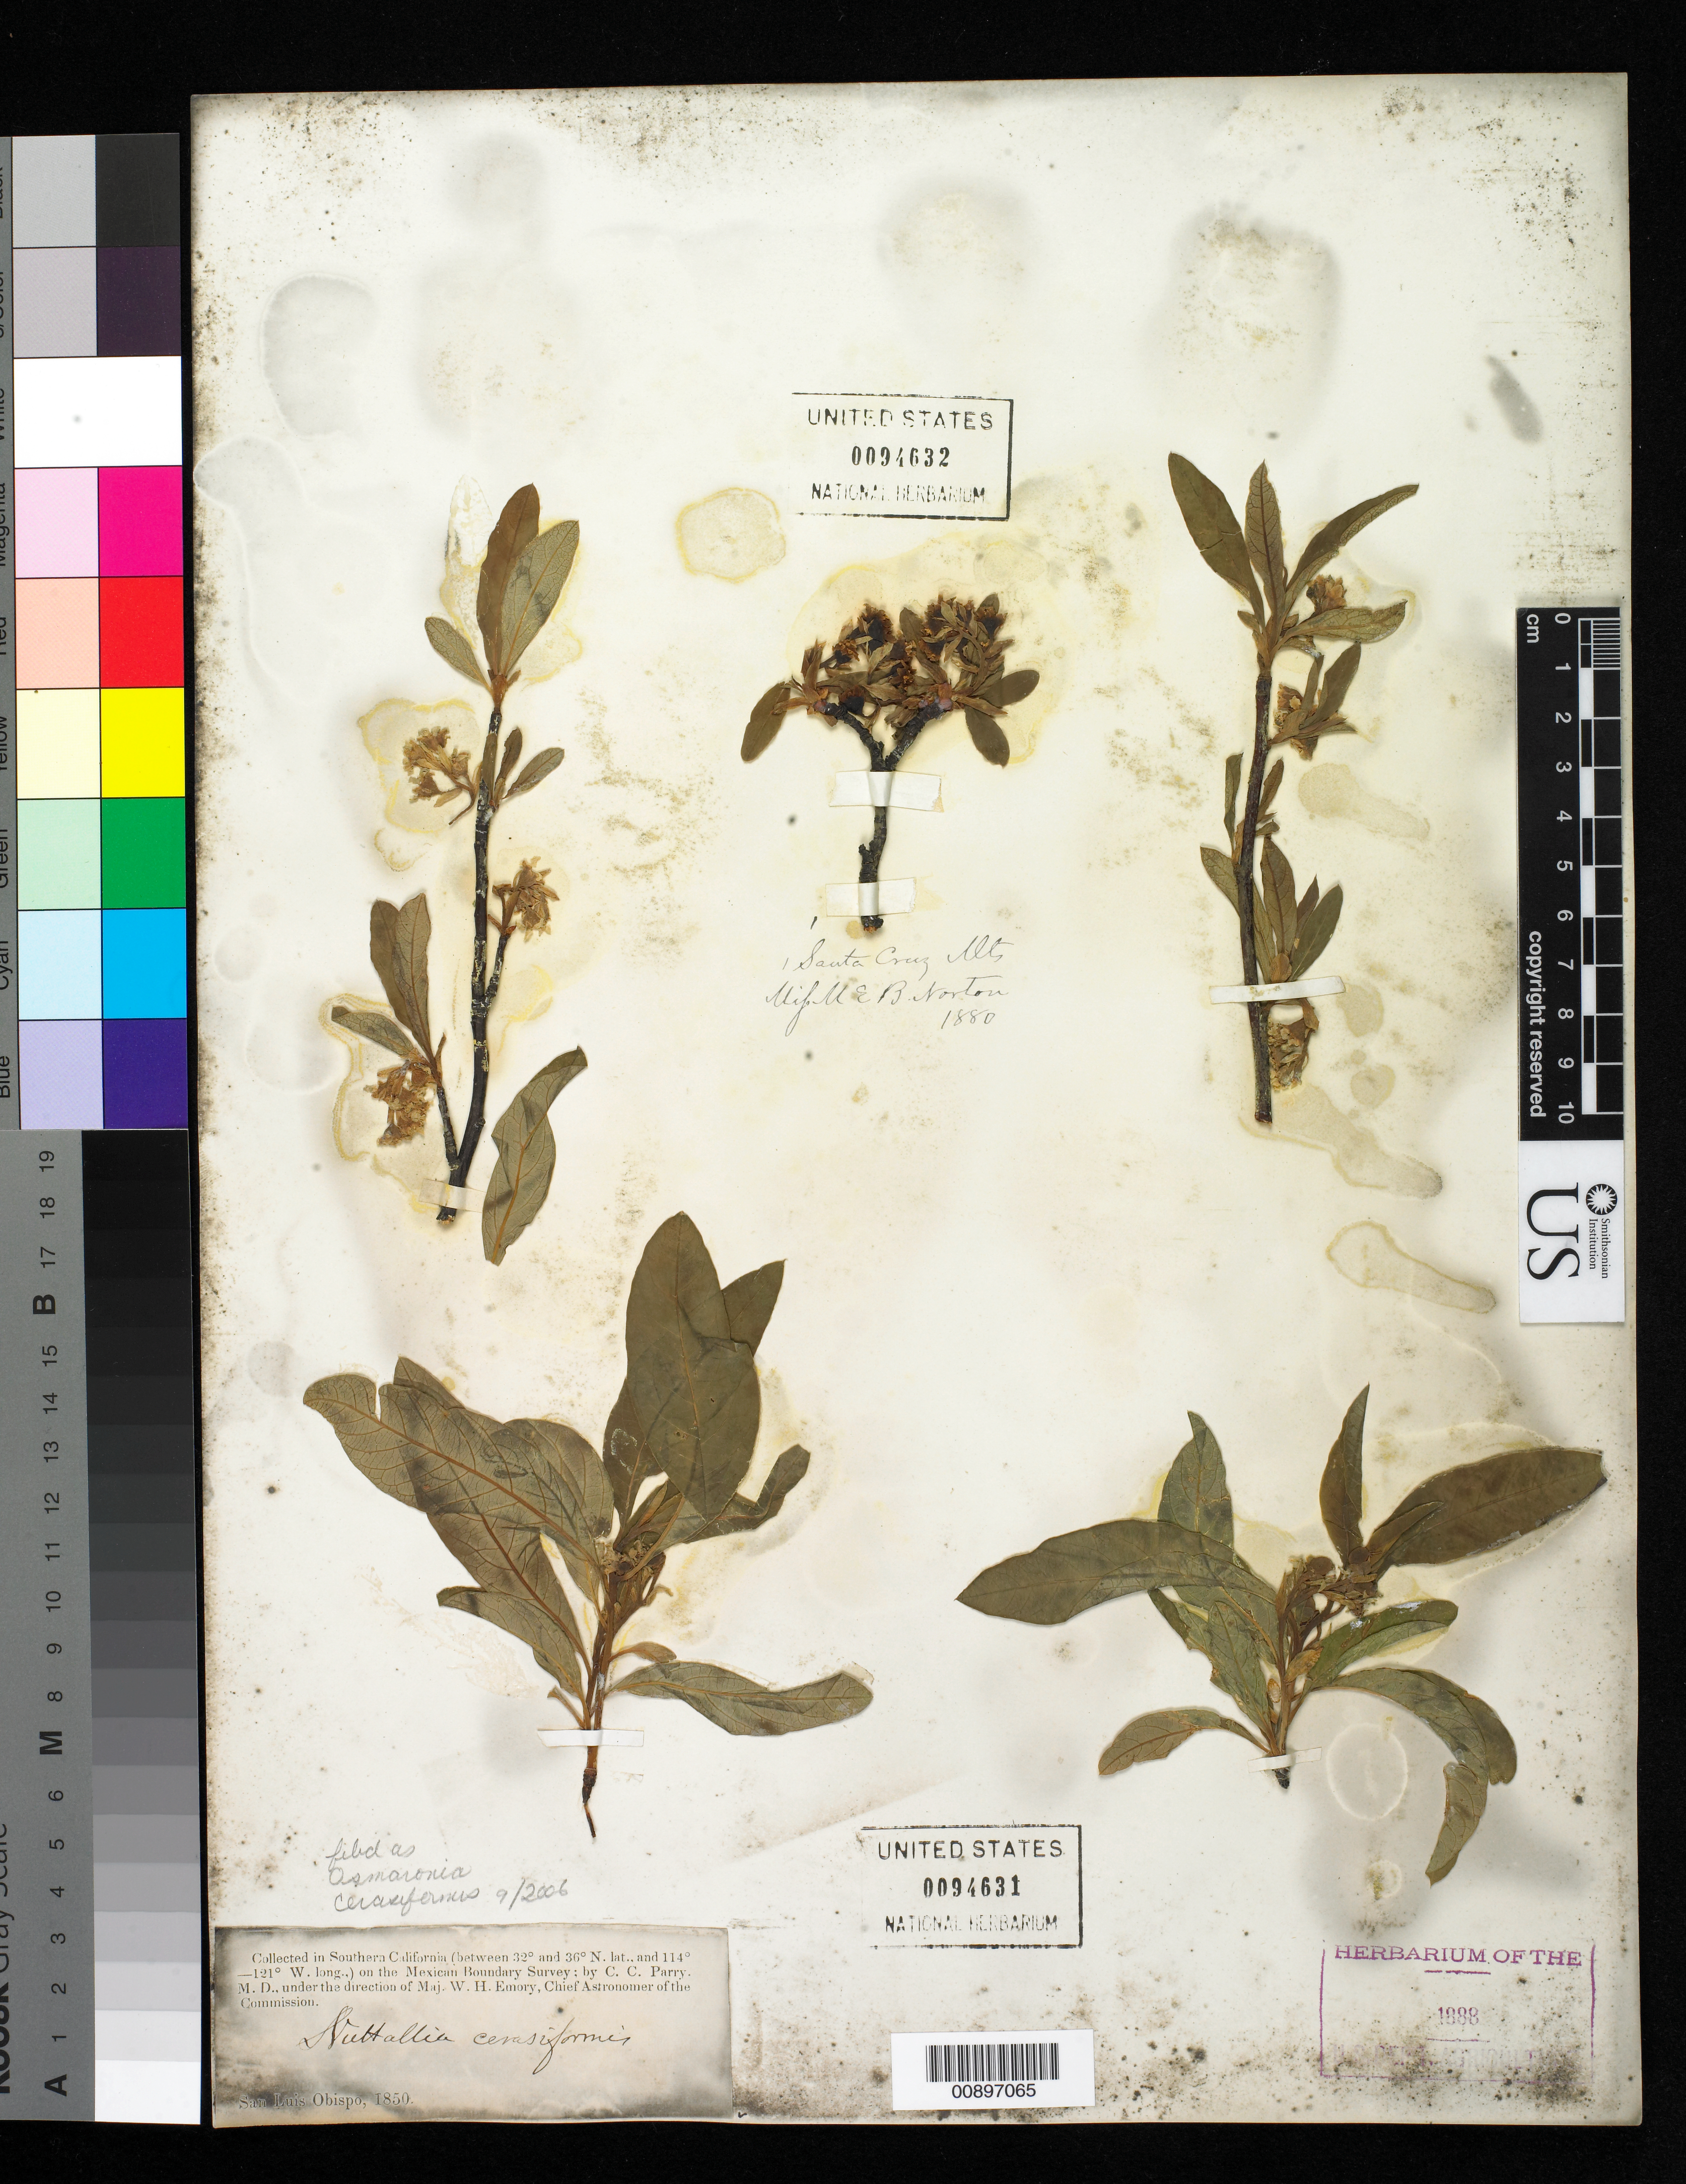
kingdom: Plantae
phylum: Tracheophyta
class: Magnoliopsida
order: Rosales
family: Rosaceae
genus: Oemleria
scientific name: Oemleria cerasiformis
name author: (Torr. & A. Gray ex Hook. & Arn.) J.W. Landon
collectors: M. Norton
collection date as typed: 1880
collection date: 1880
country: United States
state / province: California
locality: Santa Cruz Mts.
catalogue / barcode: US 94632-2